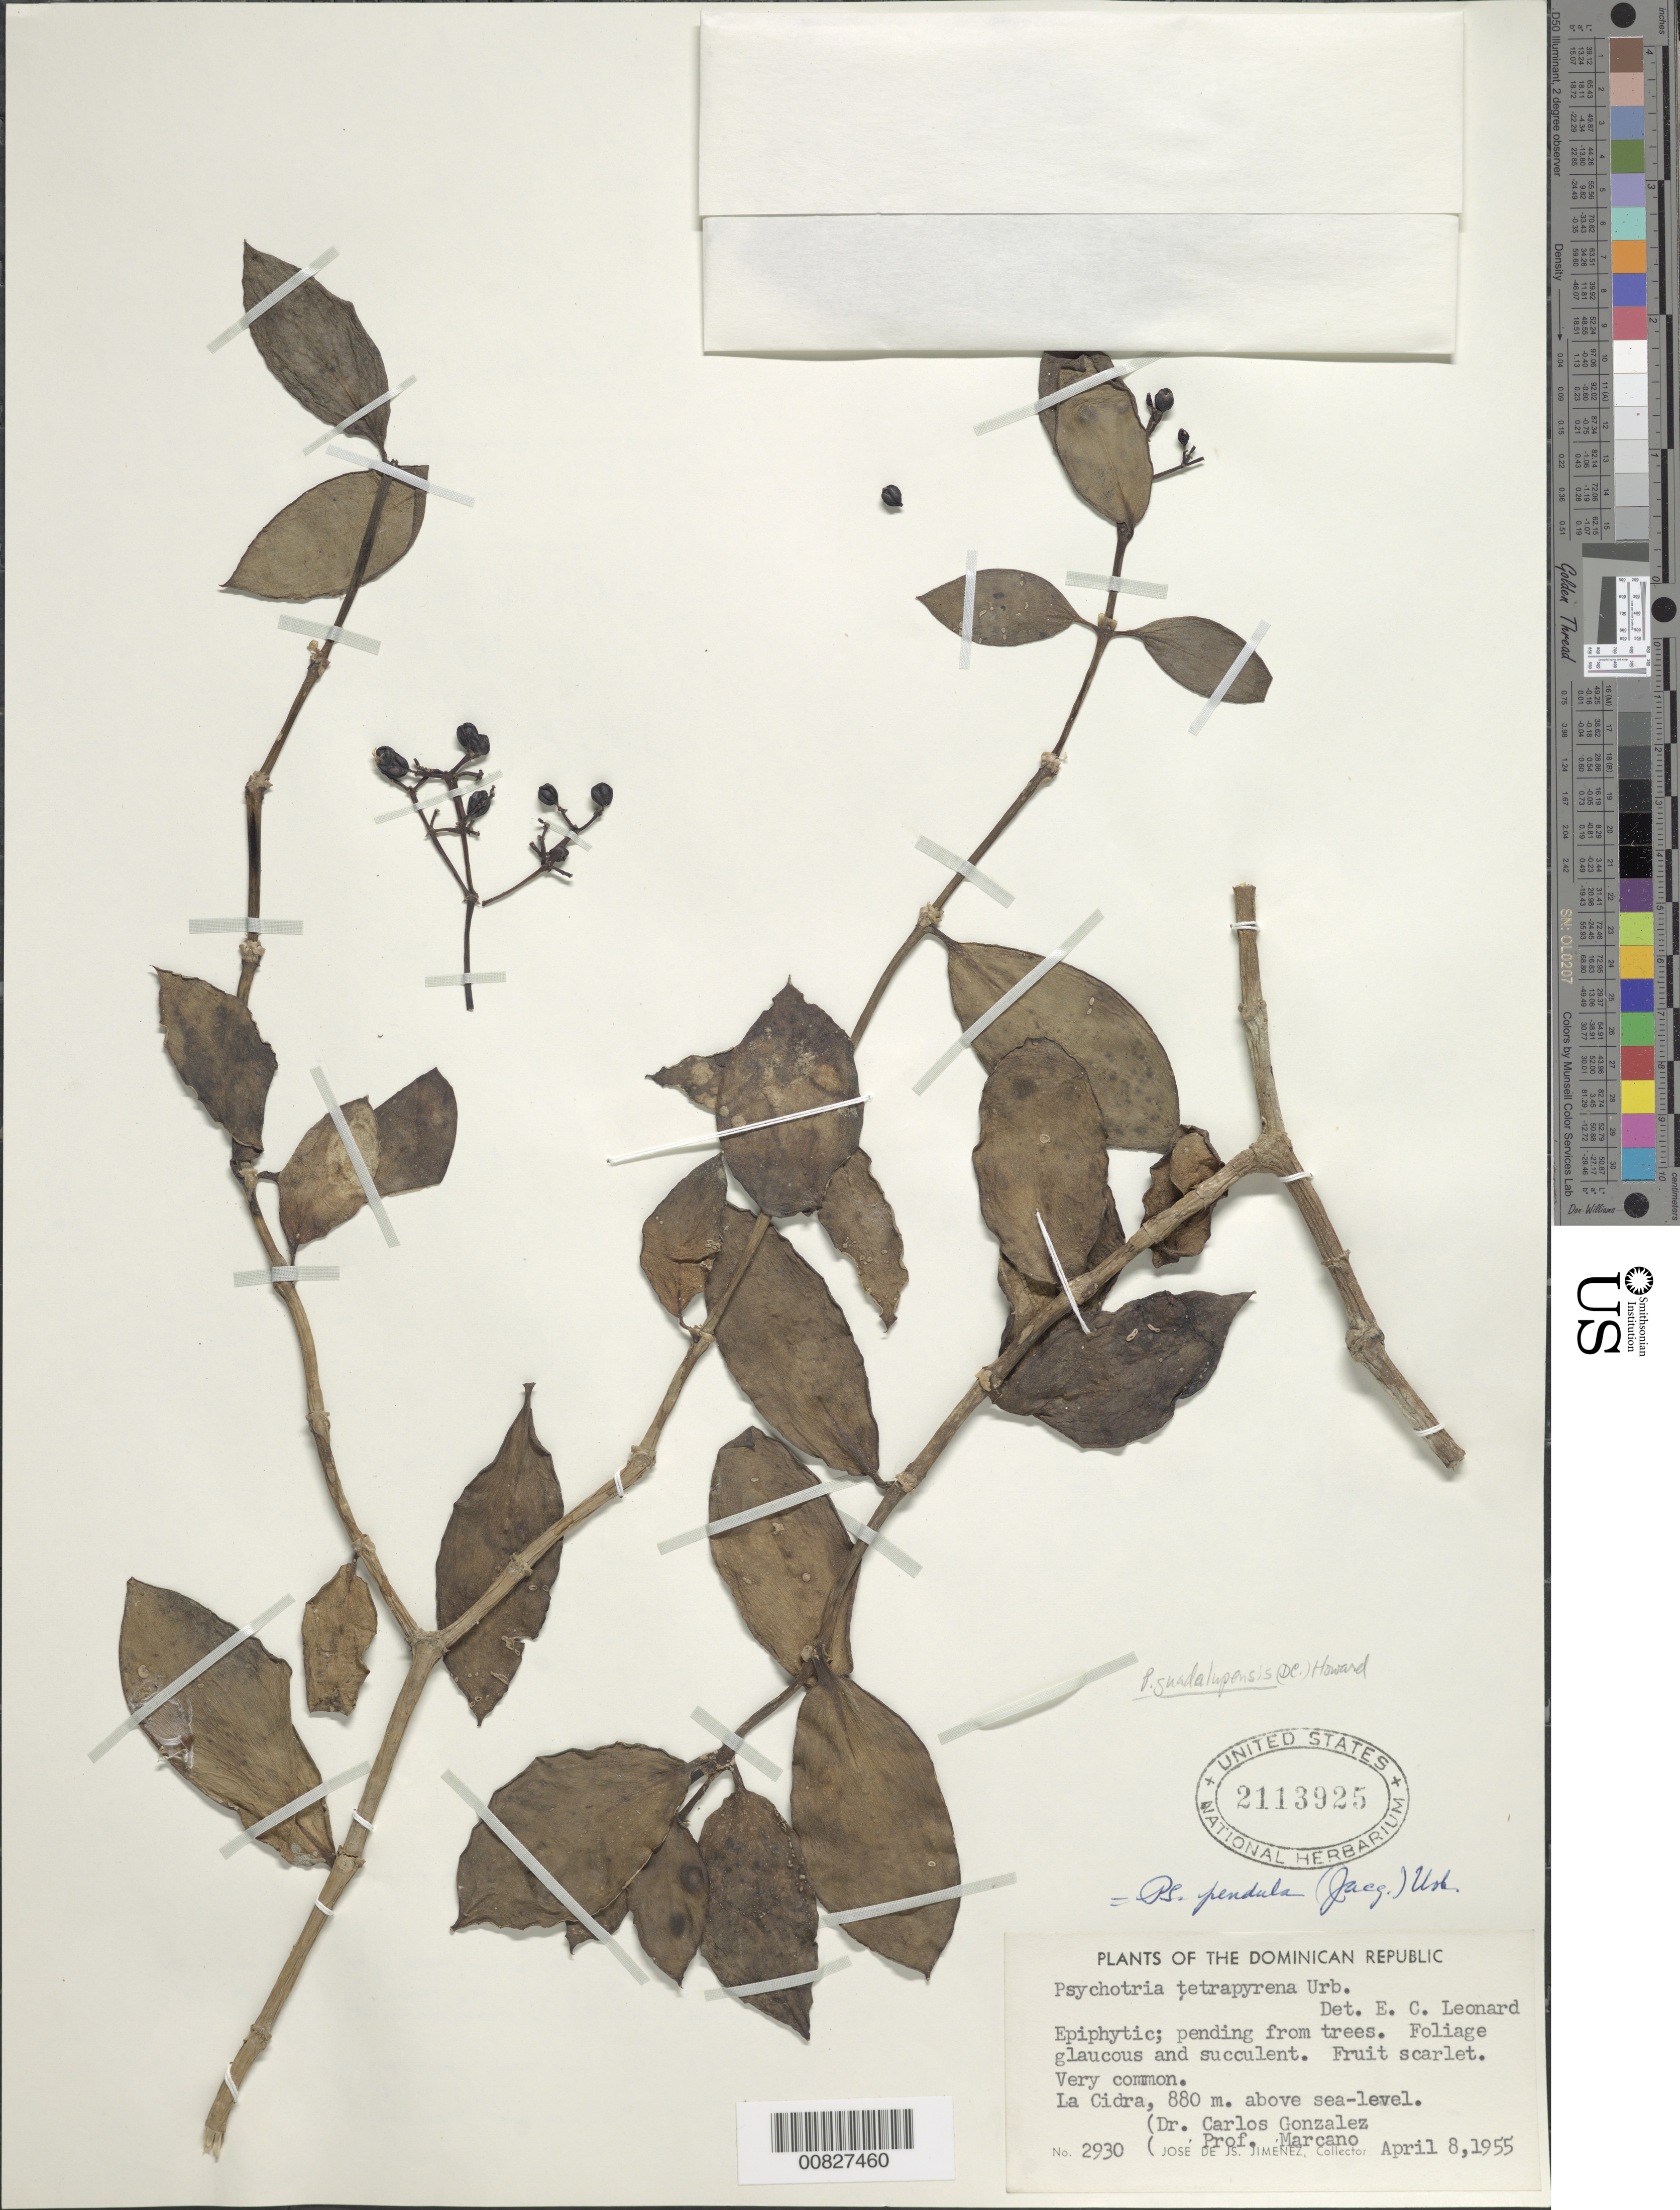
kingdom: Plantae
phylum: Tracheophyta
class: Magnoliopsida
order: Gentianales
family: Rubiaceae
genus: Notopleura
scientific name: Notopleura guadalupensis subsp. tetrapyrena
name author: (Urb.) C.M. Taylor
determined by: Nicolson, Dan H.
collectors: C. Gonzalez, E. J. Marcano F. & J. J. Jiménez Almonte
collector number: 2930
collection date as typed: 08 Apr 1955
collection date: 1955-04-08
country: Dominican Republic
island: Hispaniola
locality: La Cidra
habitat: Pending from trees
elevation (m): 880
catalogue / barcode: US 2113925